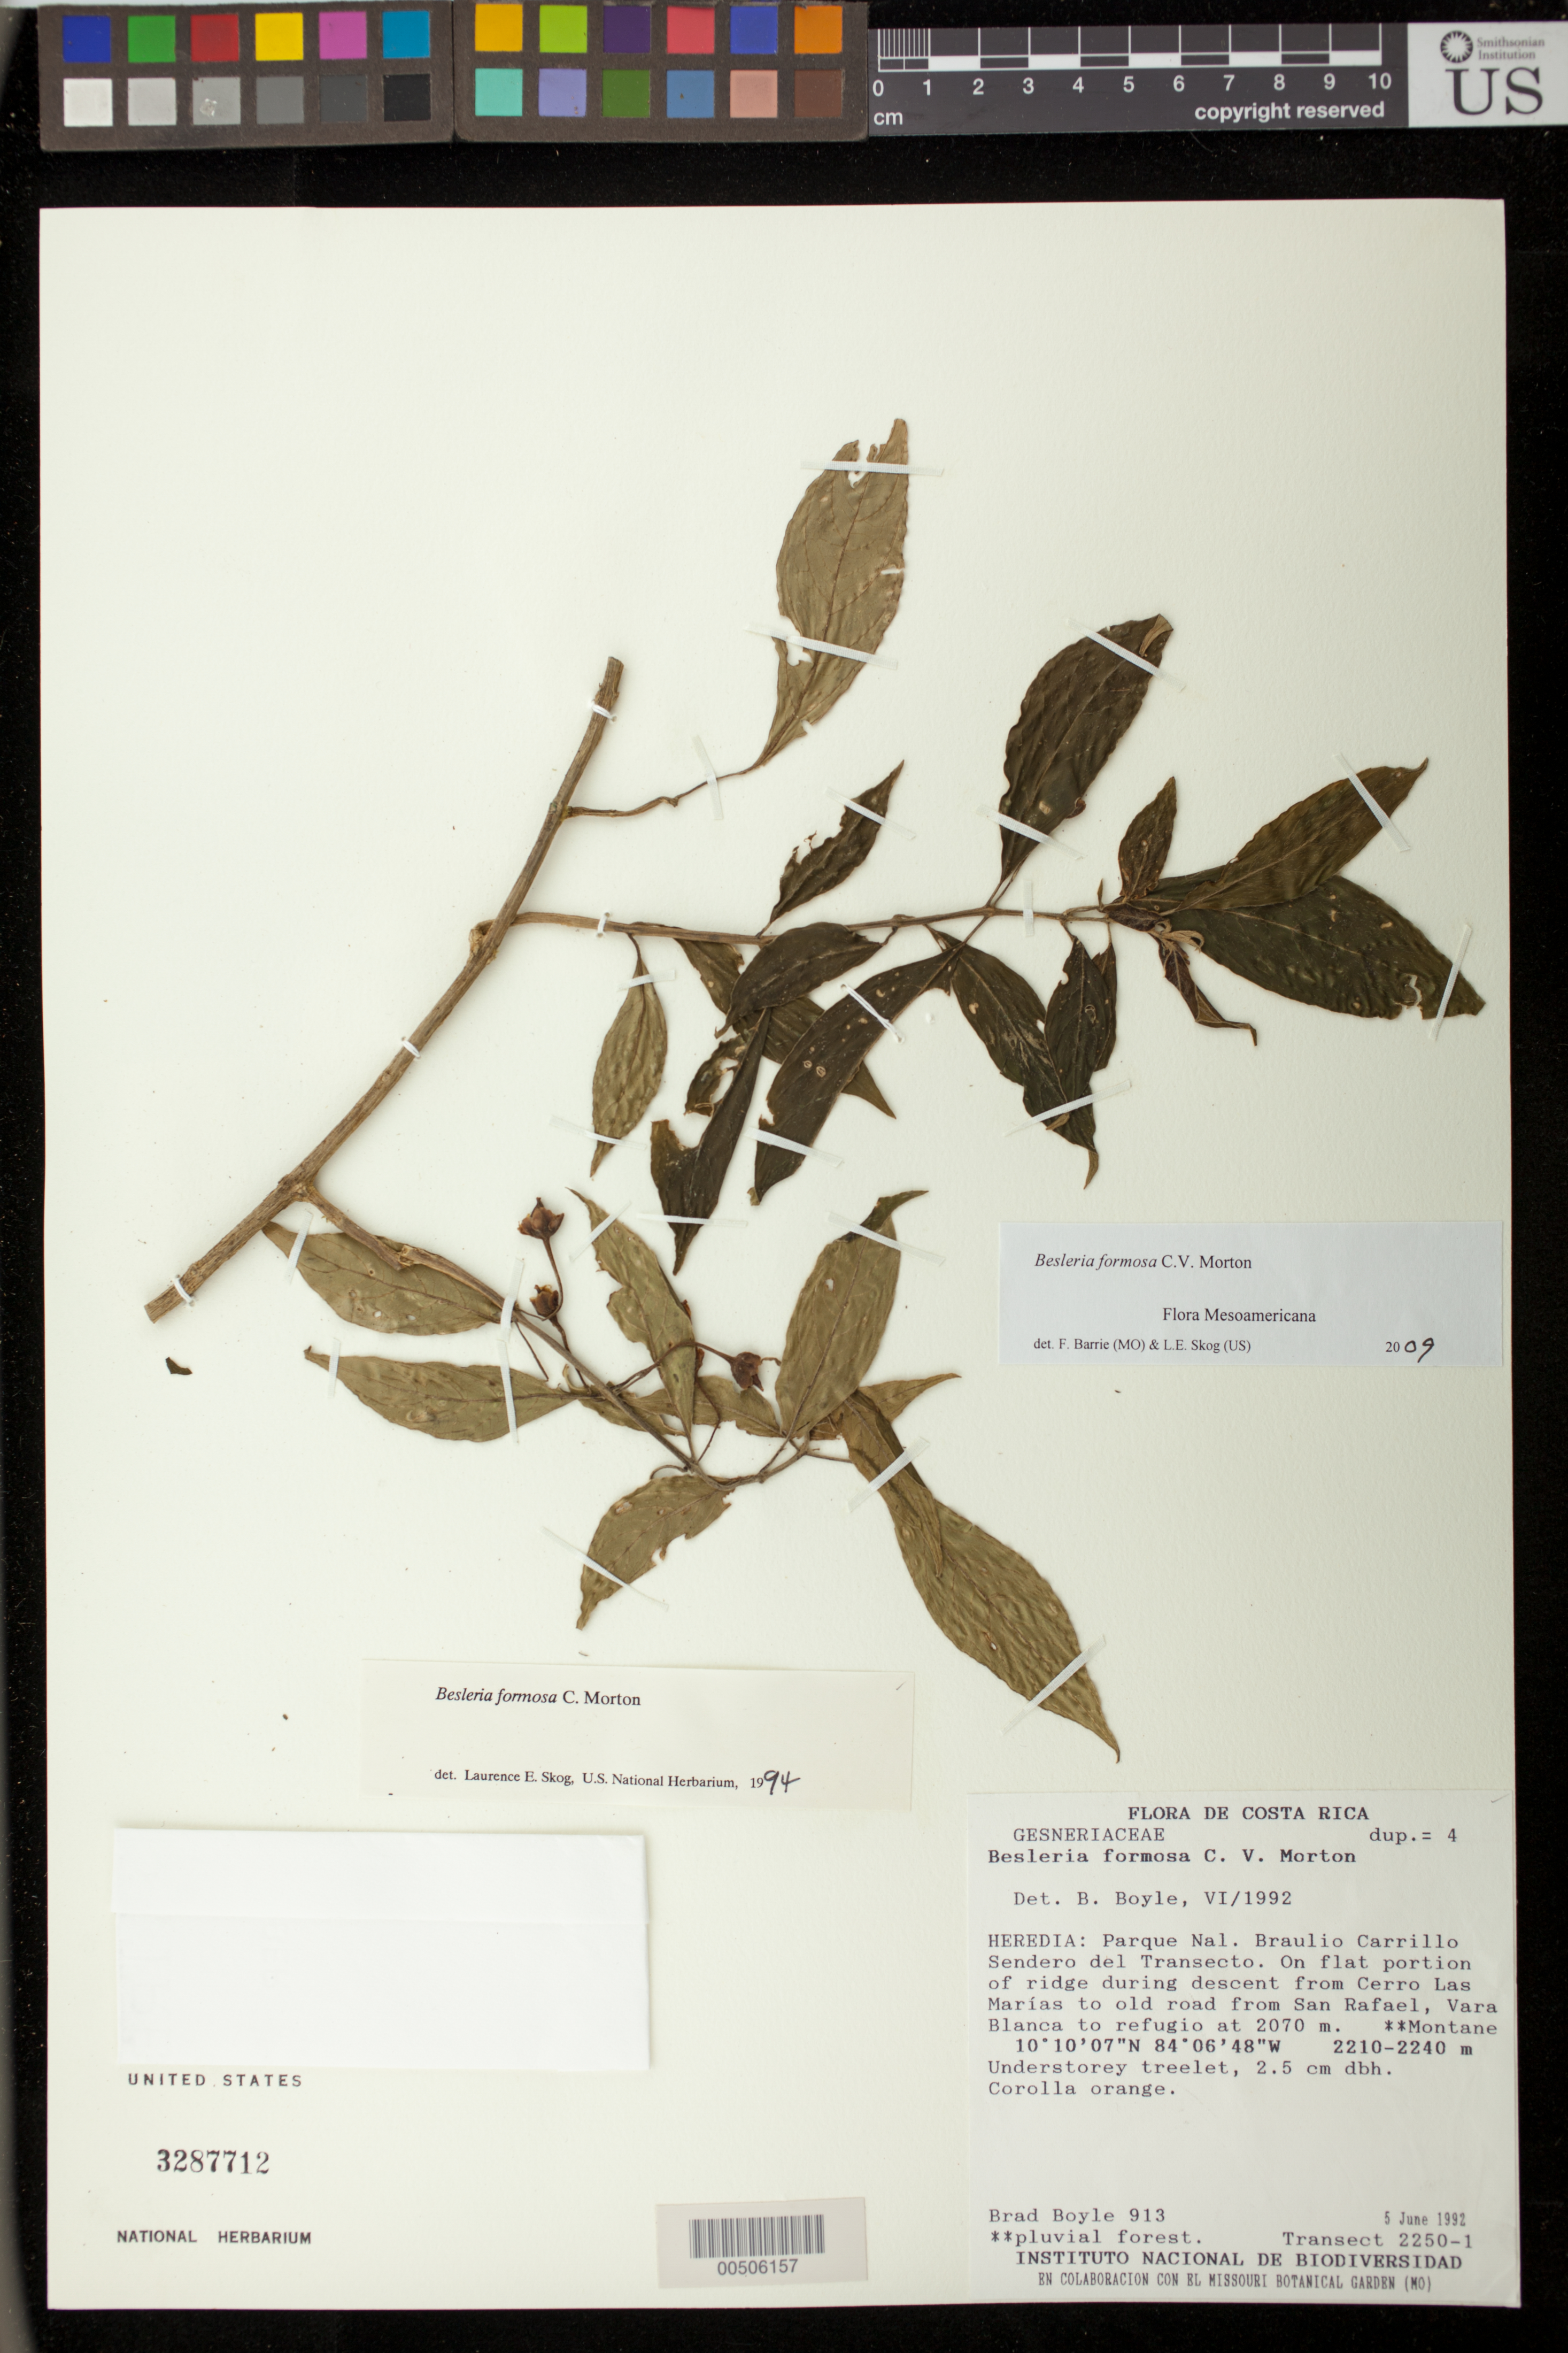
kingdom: Plantae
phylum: Tracheophyta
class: Magnoliopsida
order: Lamiales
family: Gesneriaceae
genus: Besleria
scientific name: Besleria amabilis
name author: C.V. Morton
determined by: Skog, Laurence E.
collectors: B. Boyle & et al.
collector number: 913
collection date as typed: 05 Jun 1992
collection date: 1992-06-05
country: Costa Rica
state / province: Heredia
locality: Baraulio Carrillo National Park. Cantón Heredia, Dist. Varablanca, Sendero del Transecto. On flat portion of ridge during descent from Cerro Las Marias to old road from San Rafael, Vara Blanca to refugio at 2070 m. Montane pluvial forest. Transect 2250-1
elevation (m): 2210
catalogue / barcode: US 3287712